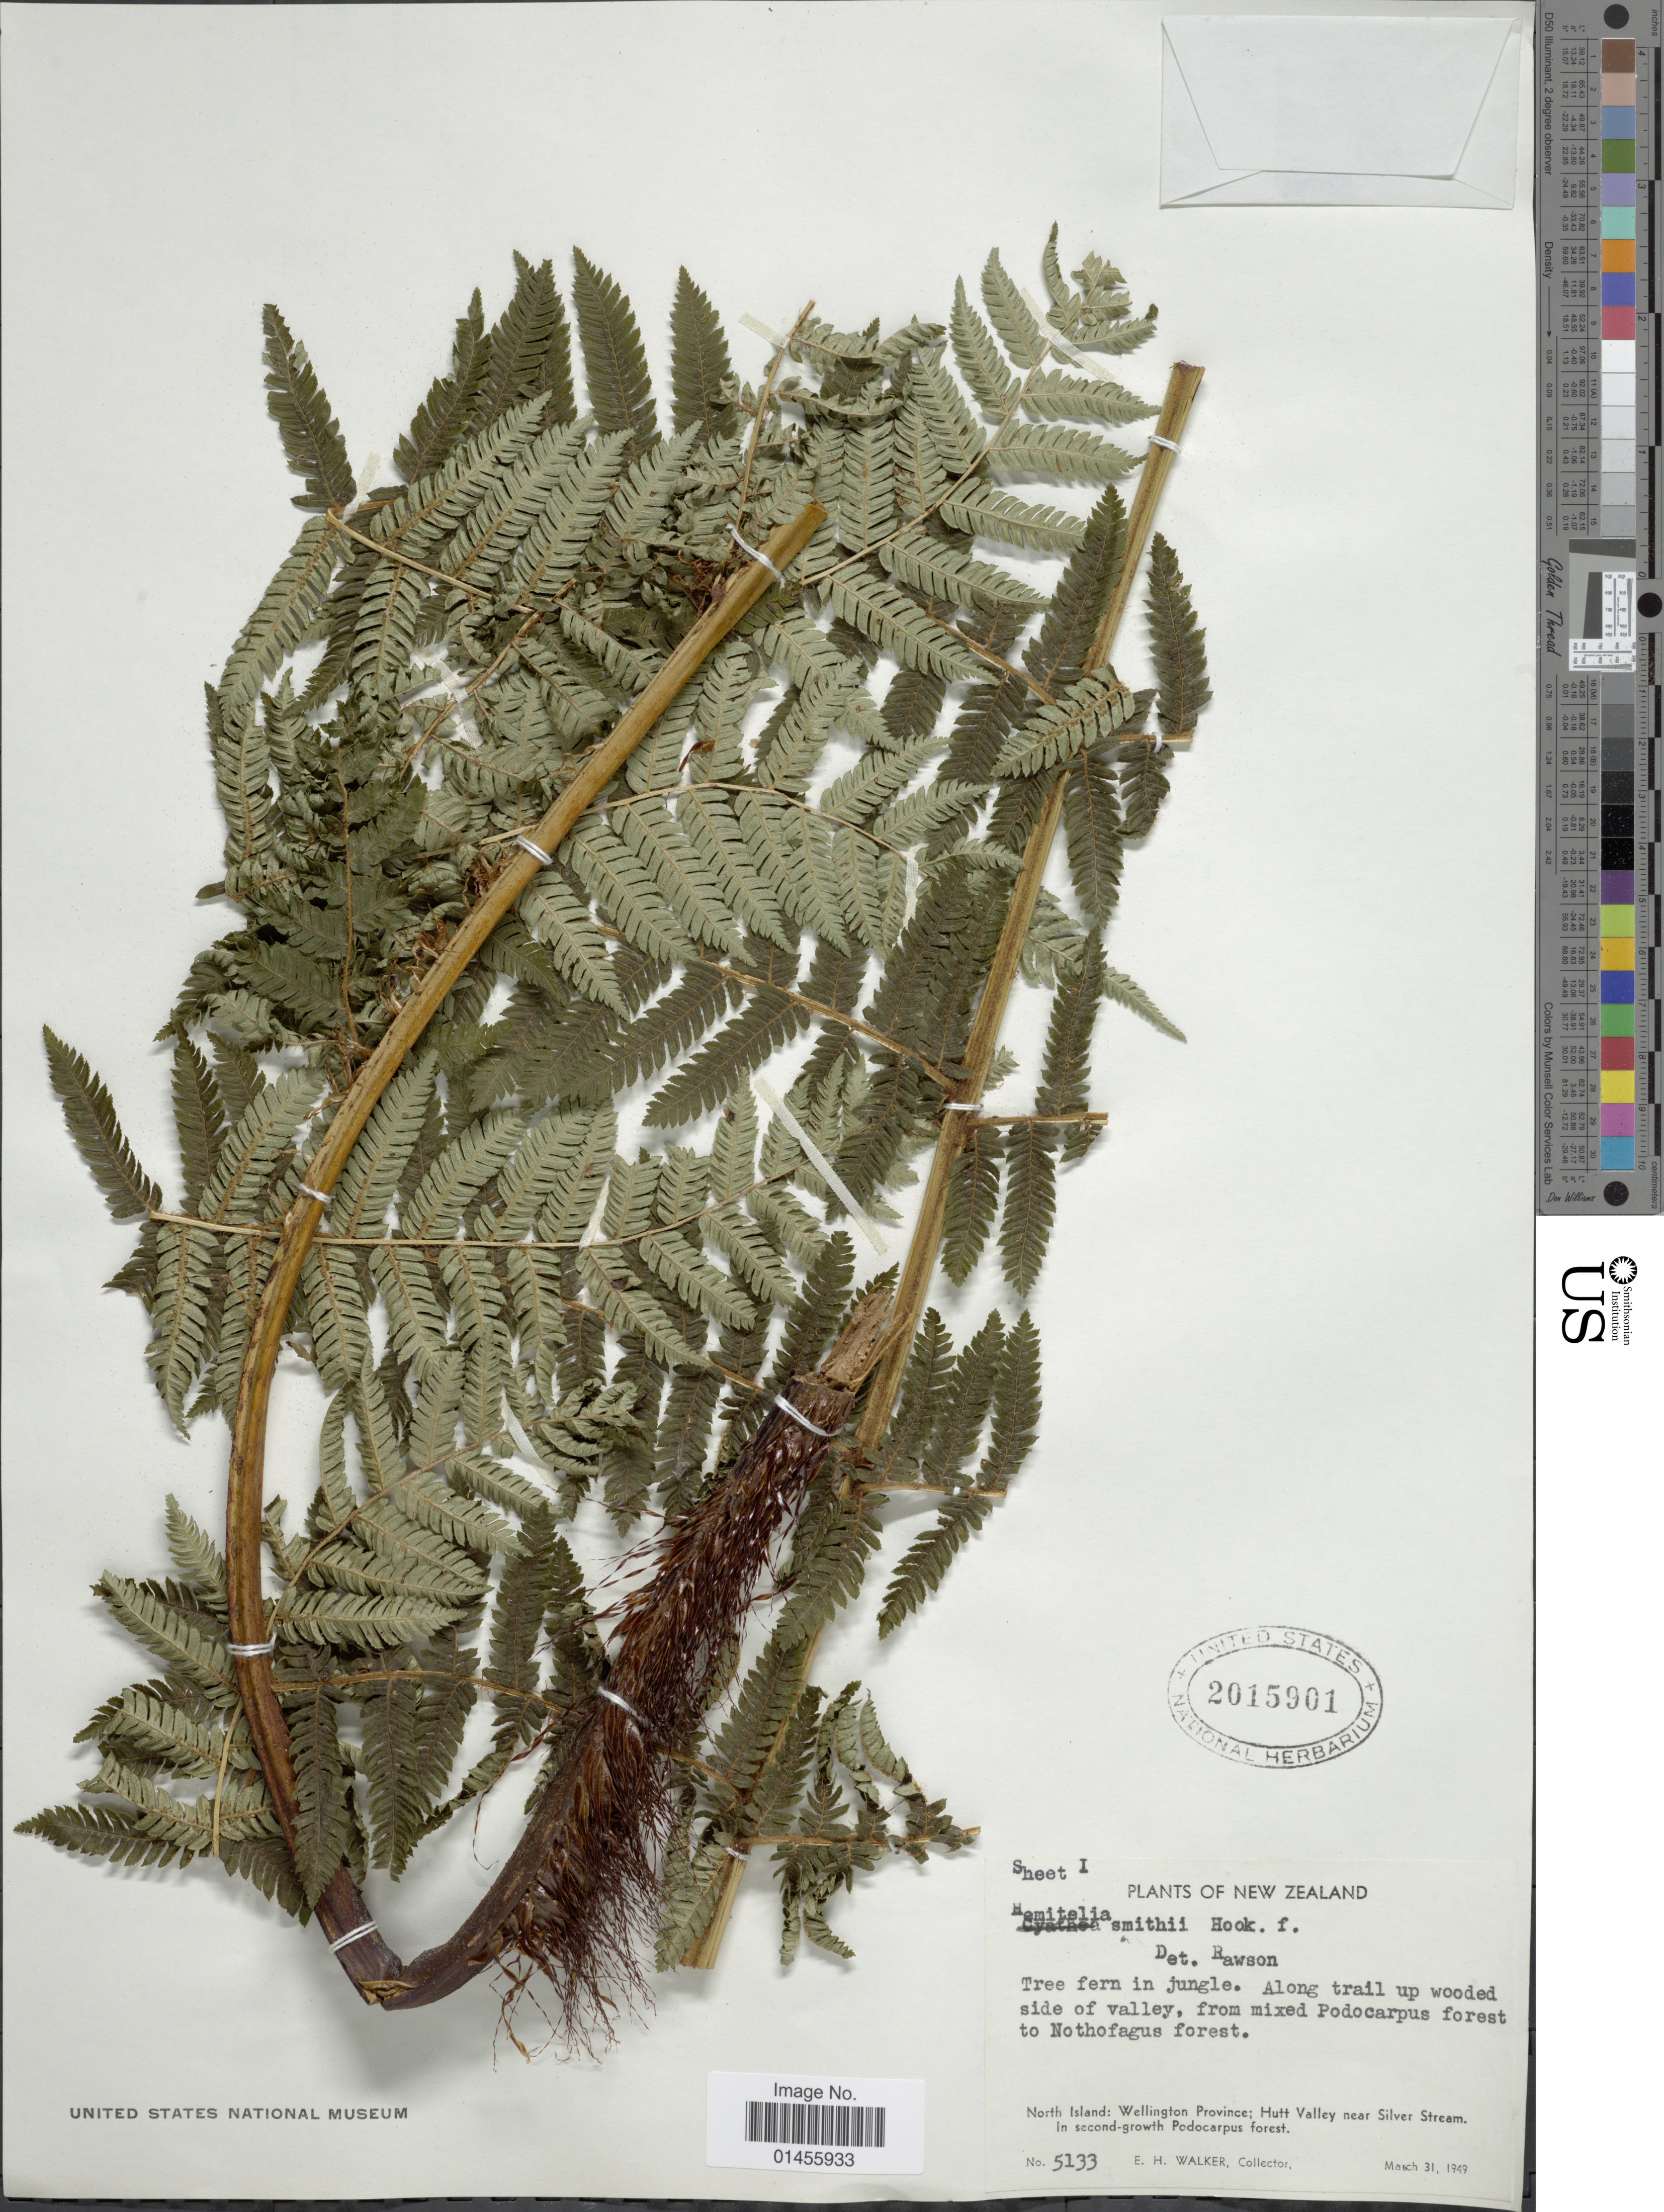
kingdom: Plantae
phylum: Tracheophyta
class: Polypodiopsida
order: Cyatheales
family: Cyatheaceae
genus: Alsophila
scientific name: Alsophila smithii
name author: (Hook.) R.M. Tryon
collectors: E. H. Walker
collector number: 5133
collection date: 1949-03-31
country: New Zealand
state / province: Wellington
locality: North Island: Wellington Province; Hutt valley near Silver Stream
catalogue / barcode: US 2015901